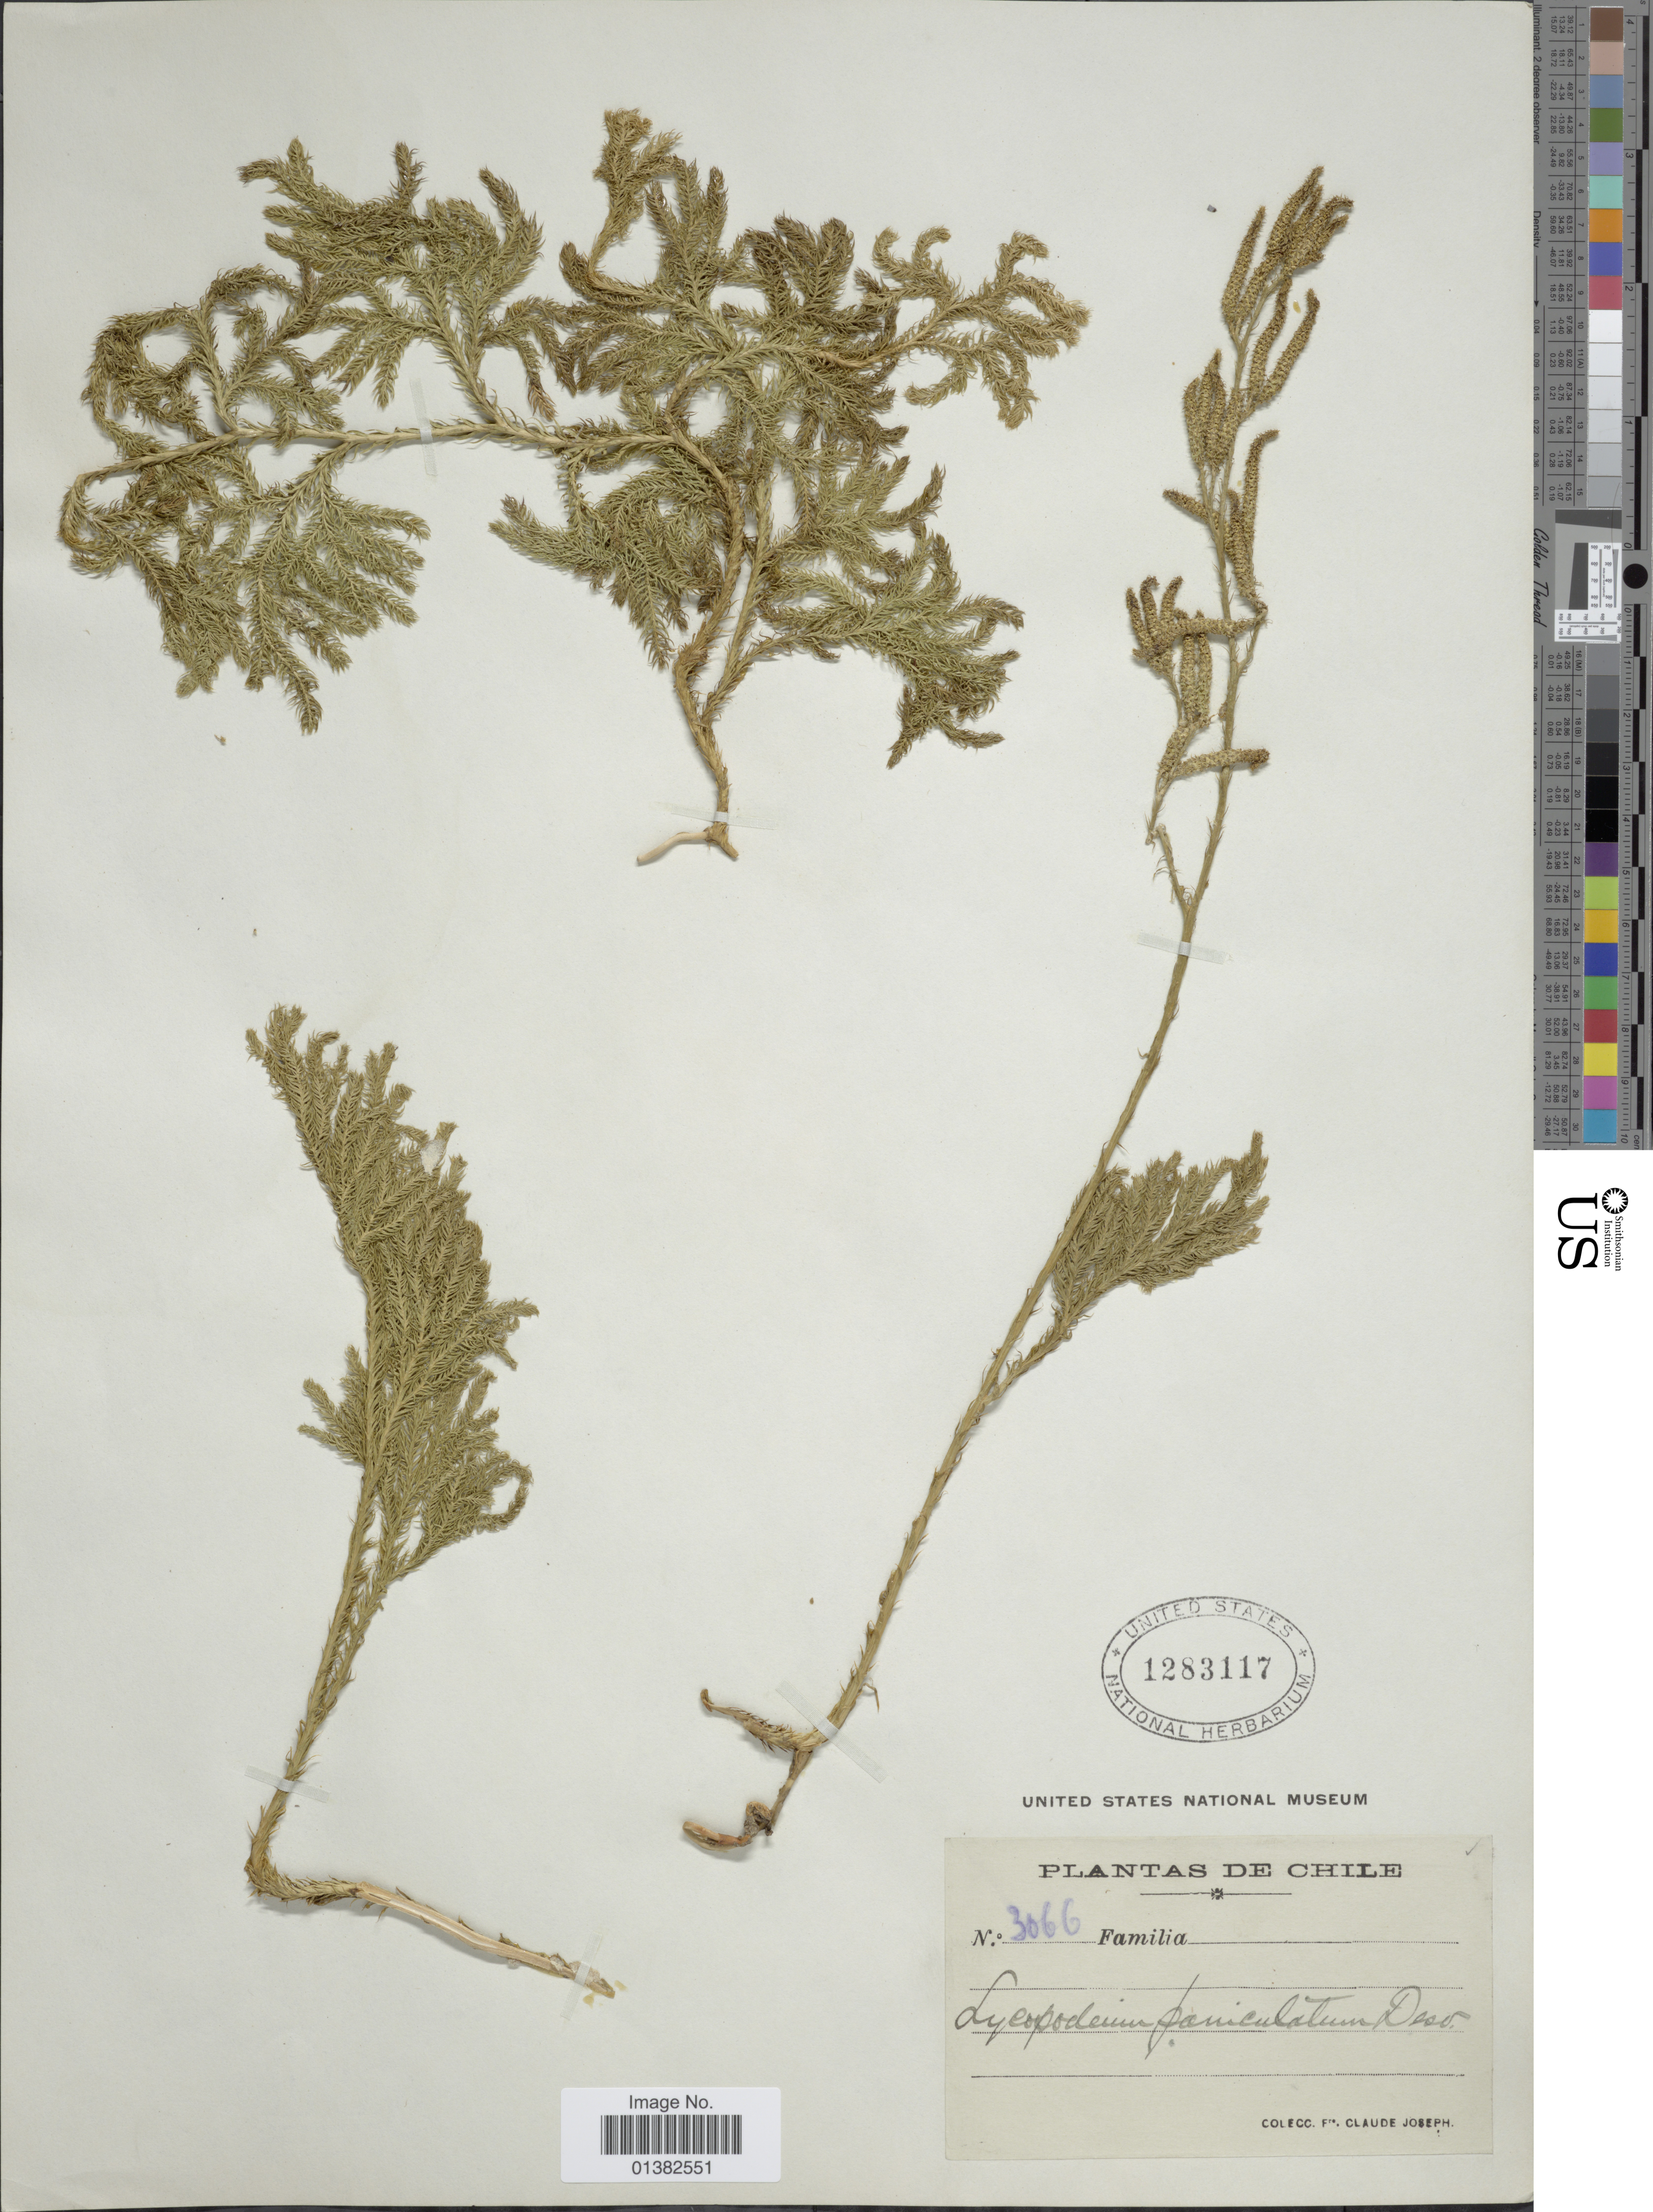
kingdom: Plantae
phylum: Tracheophyta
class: Lycopodiopsida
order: Lycopodiales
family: Lycopodiaceae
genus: Austrolycopodium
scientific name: Austrolycopodium paniculatum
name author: (Poir.) Holub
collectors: Frere Claude Joseph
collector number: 3066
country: Chile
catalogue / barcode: US 1283117